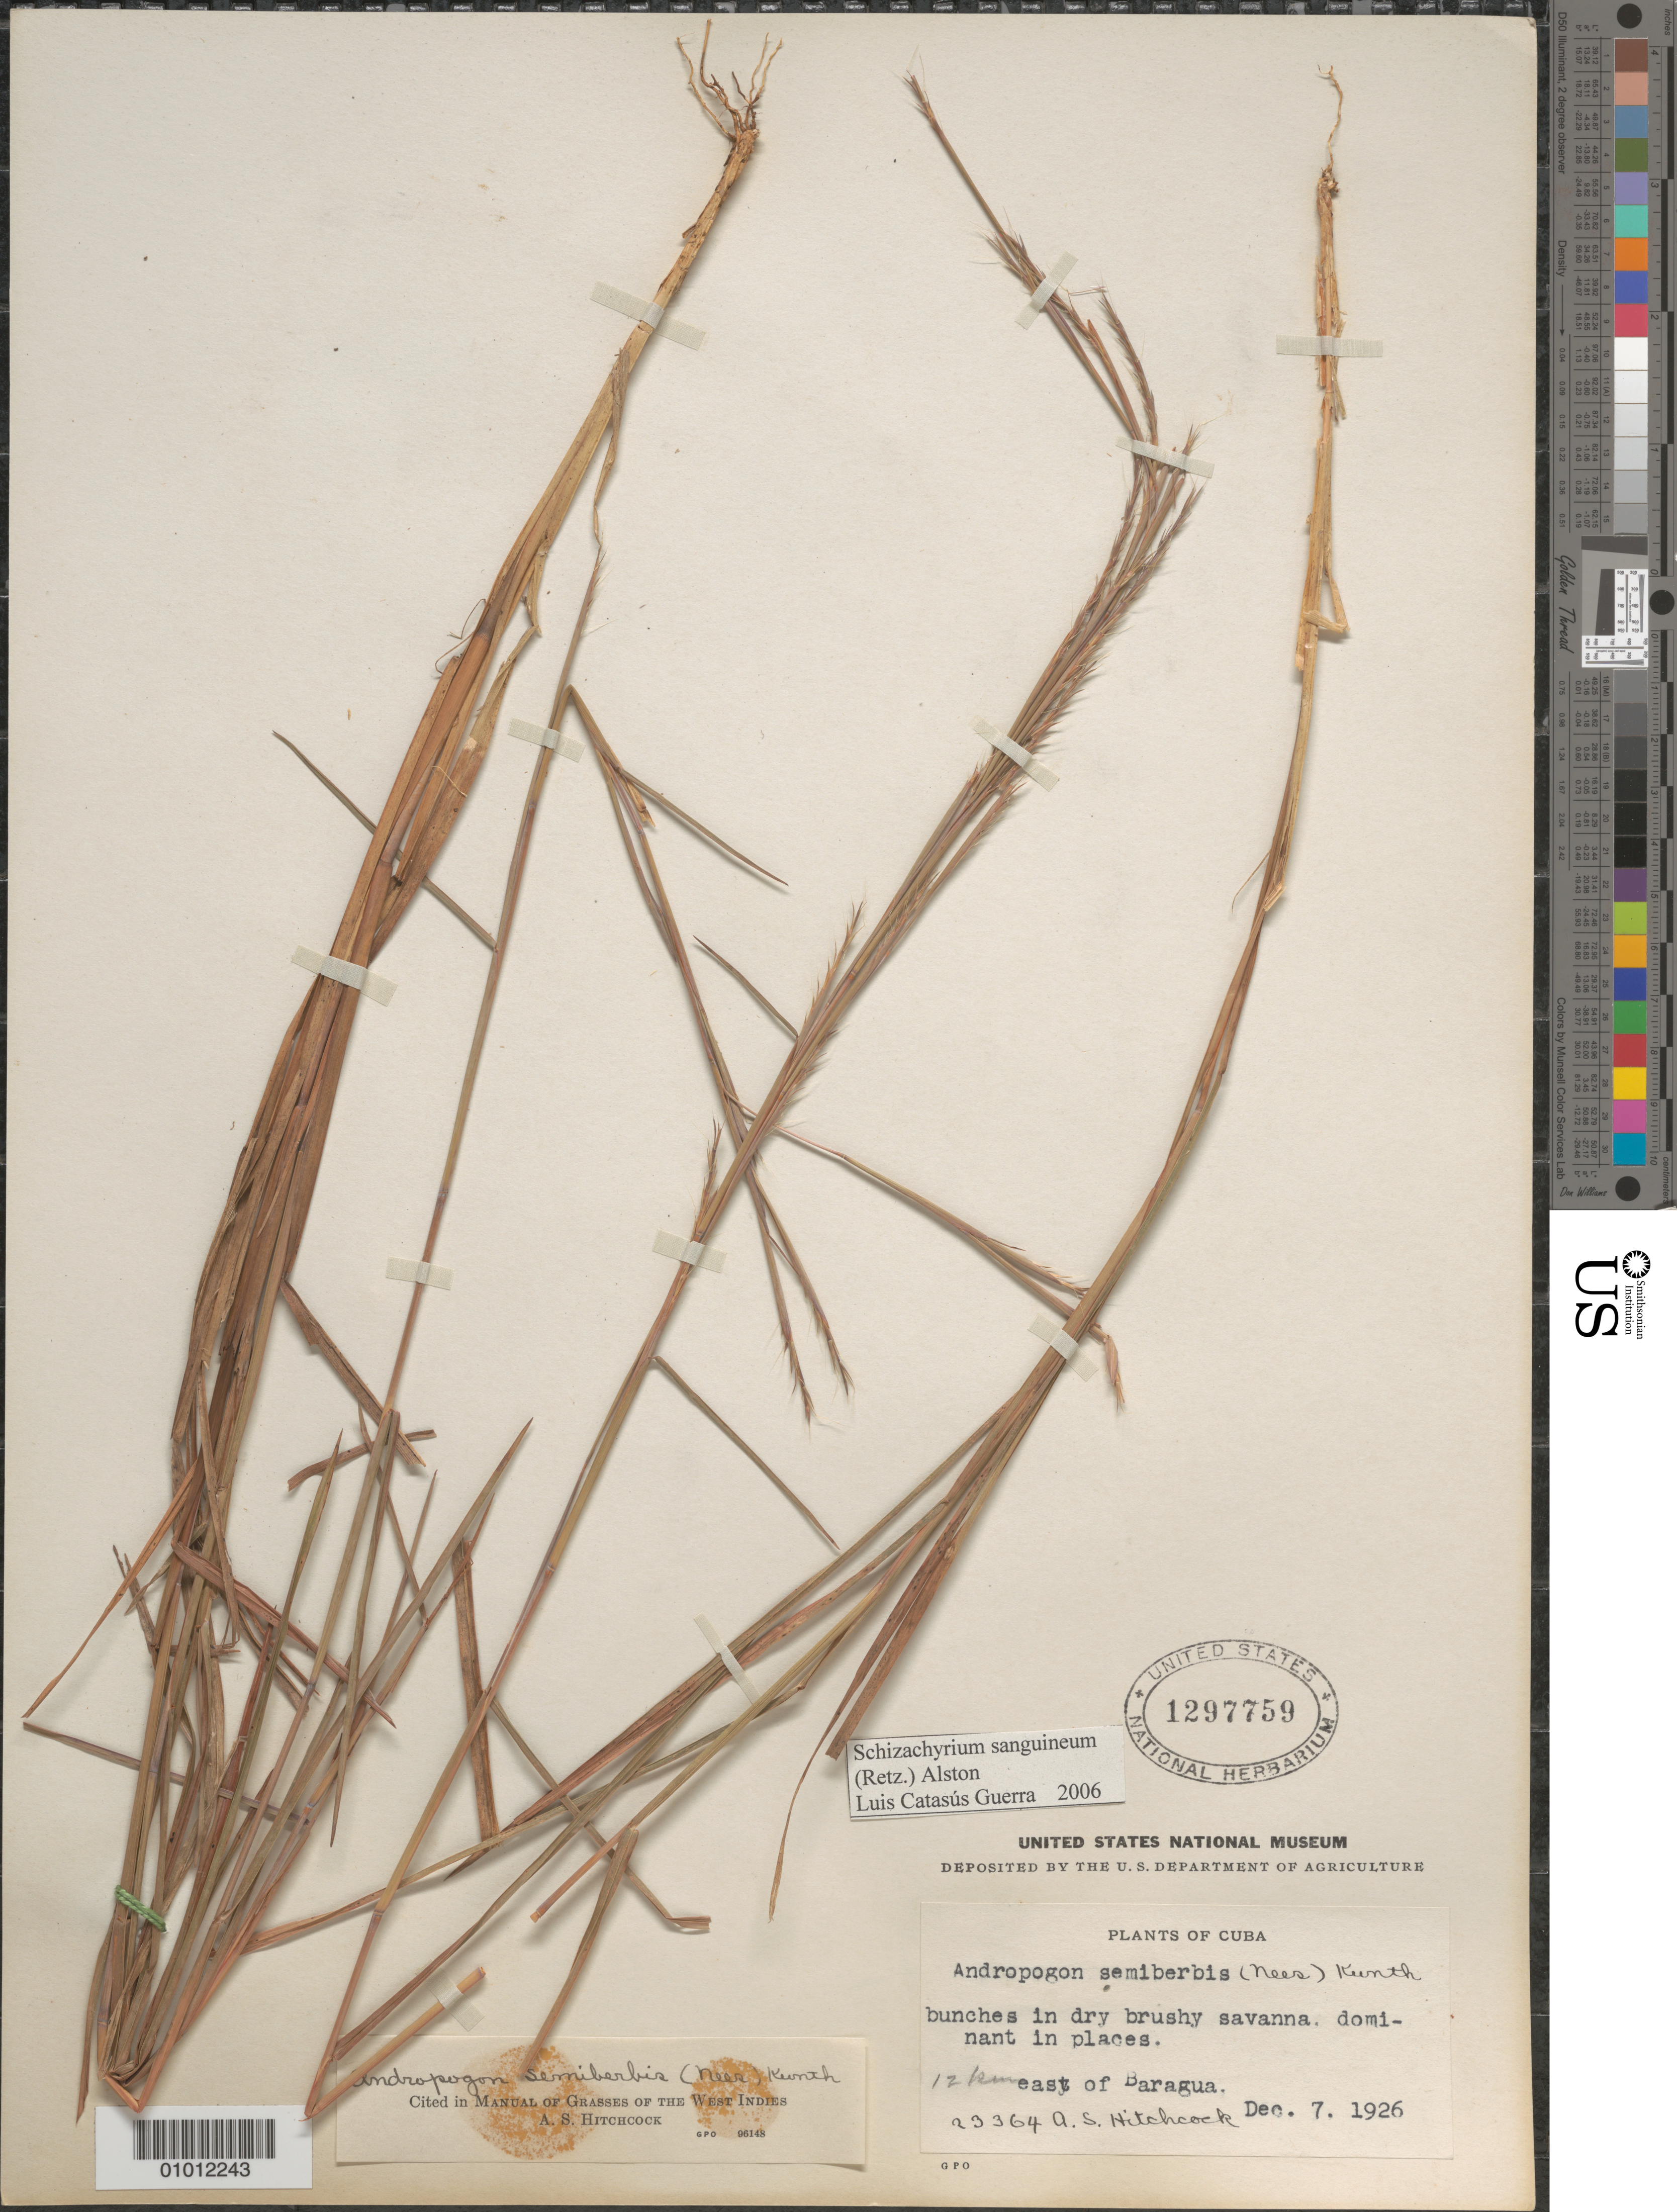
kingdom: Plantae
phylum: Tracheophyta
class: Liliopsida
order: Poales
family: Poaceae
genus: Schizachyrium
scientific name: Schizachyrium sanguineum var. sanguineum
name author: (Retz.) Alston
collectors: A. S. Hitchcock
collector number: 23364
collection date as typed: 07 Nov 1926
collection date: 1926-11-07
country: Cuba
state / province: Camagüey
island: Cuba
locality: E of Baragua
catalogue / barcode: US 1297759